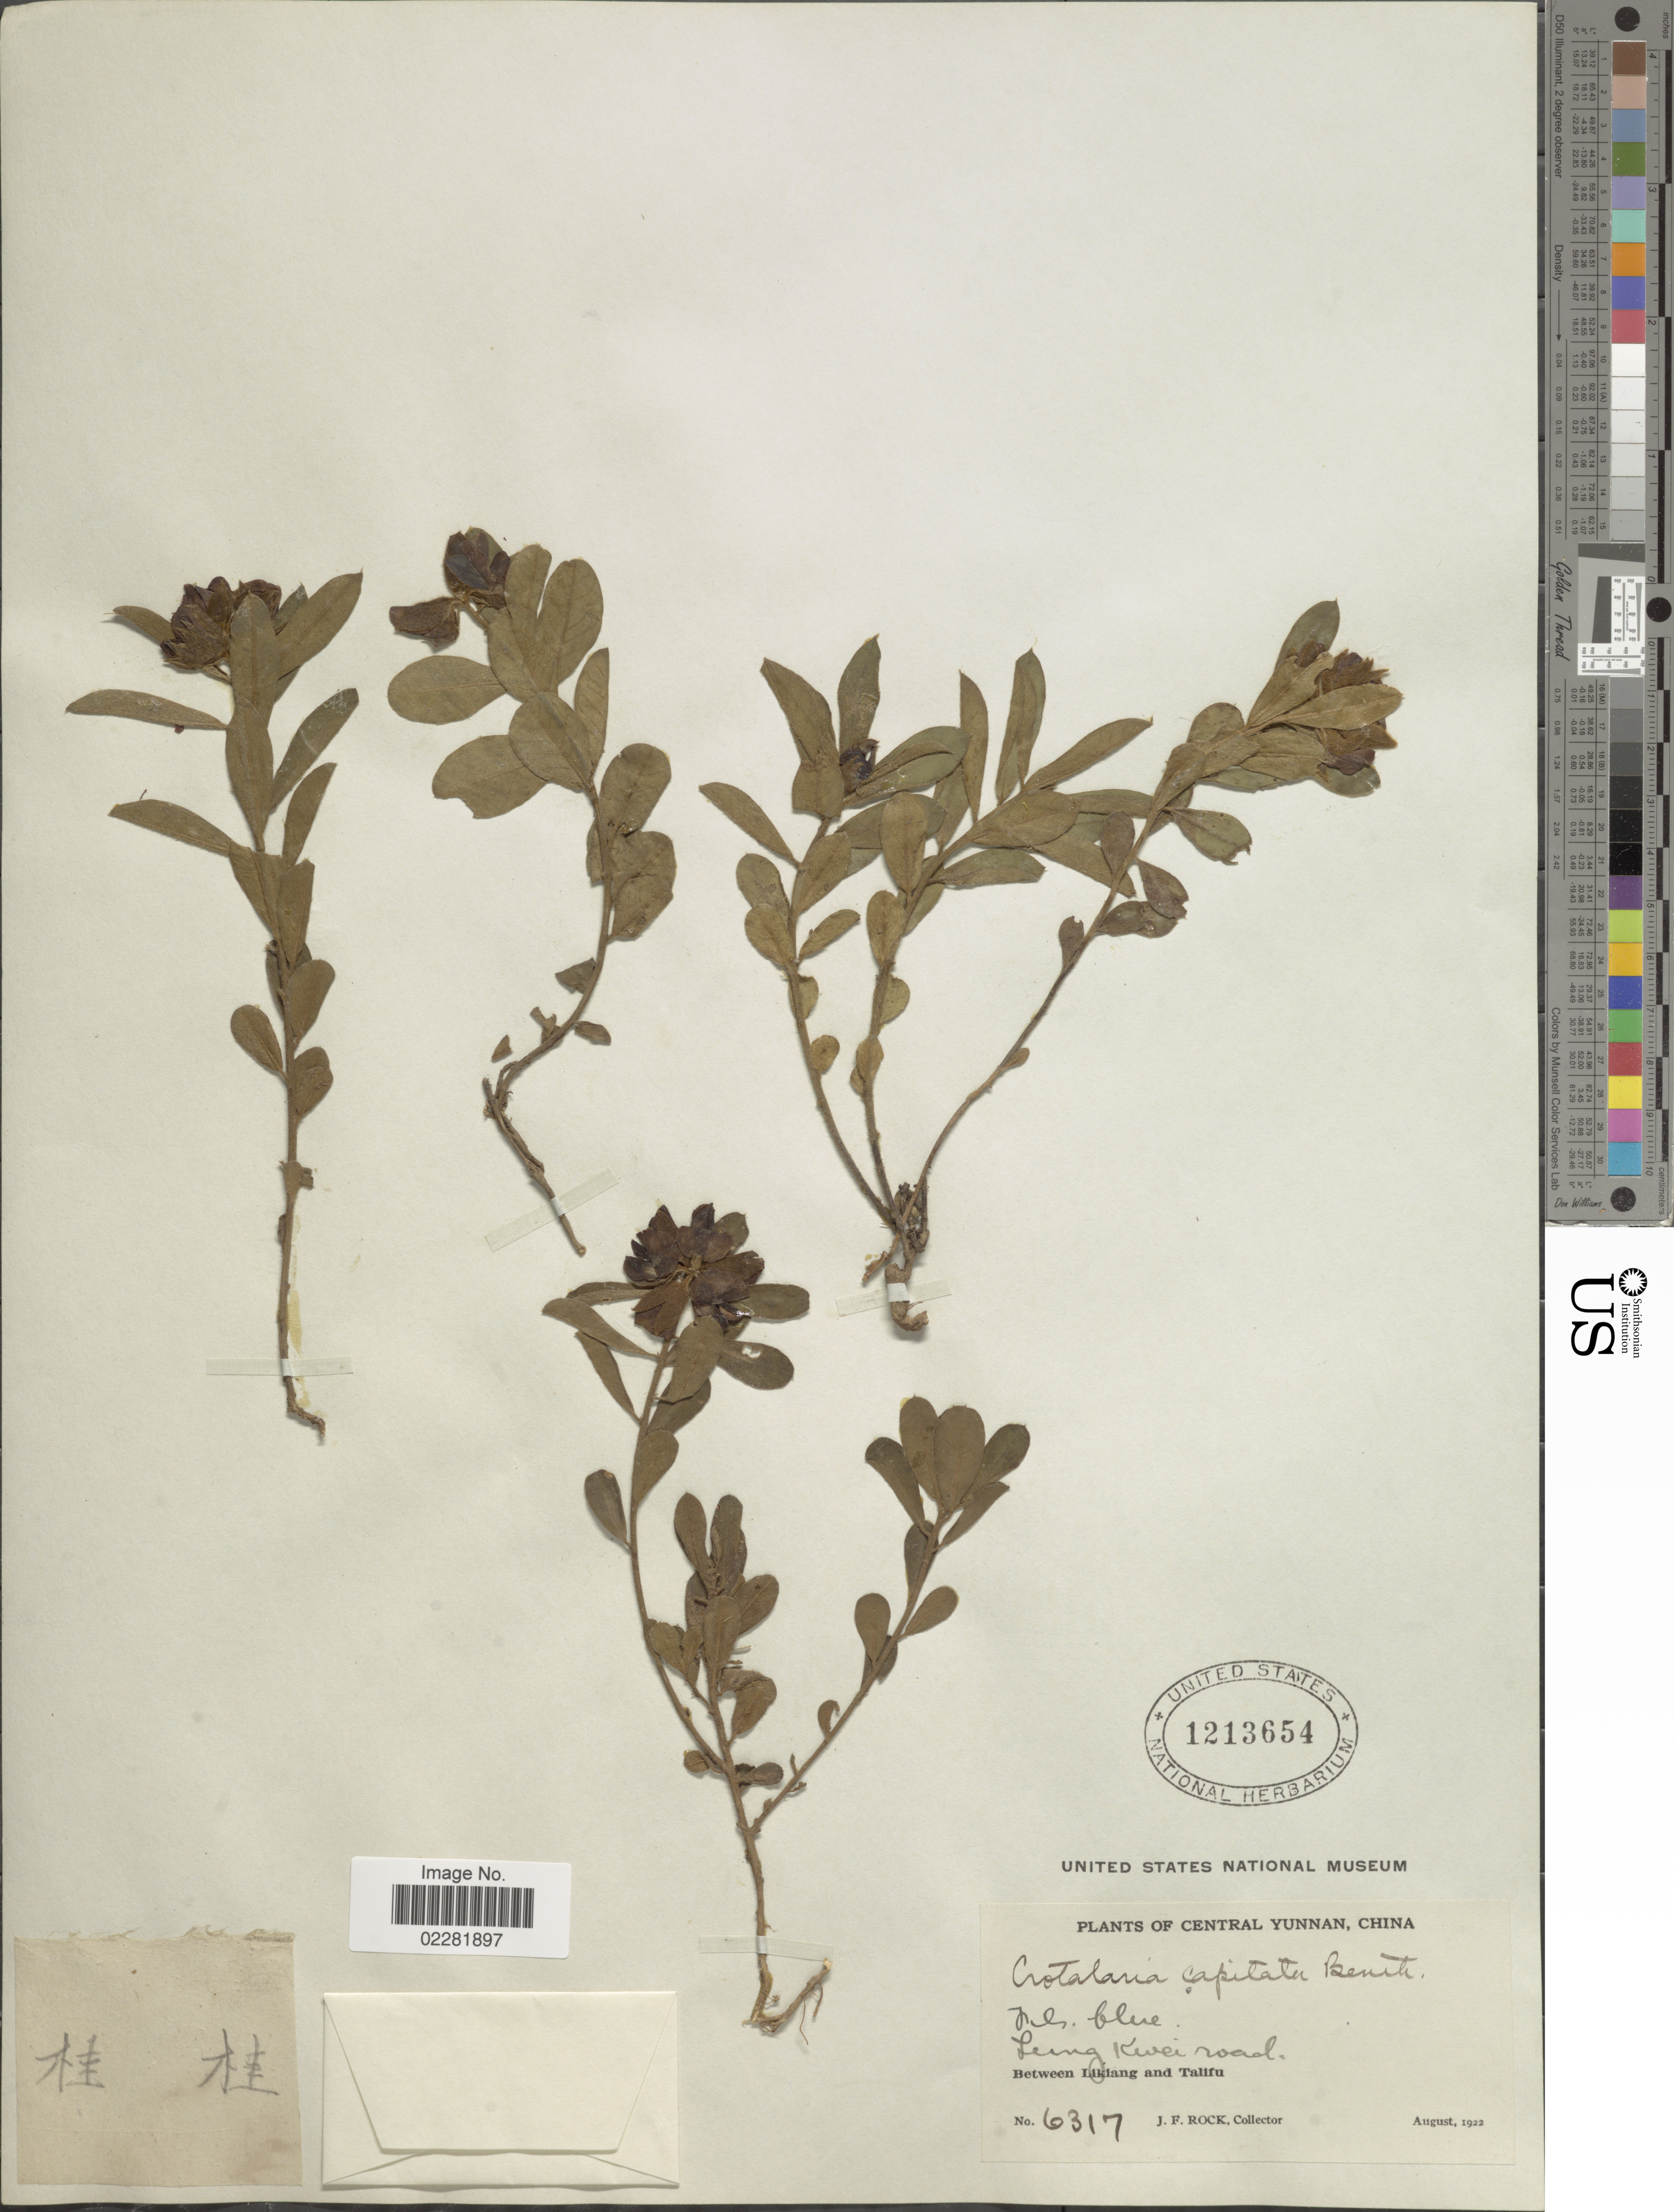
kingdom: Plantae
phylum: Tracheophyta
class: Magnoliopsida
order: Fabales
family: Fabaceae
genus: Crotalaria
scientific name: Crotalaria capitata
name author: Benth. ex Lam.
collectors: J. Rock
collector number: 6317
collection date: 1922-08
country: China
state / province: Yunnan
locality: Central Yunnan. Lung Kwei road. Between Likiand and Talifu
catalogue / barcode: US 1213654